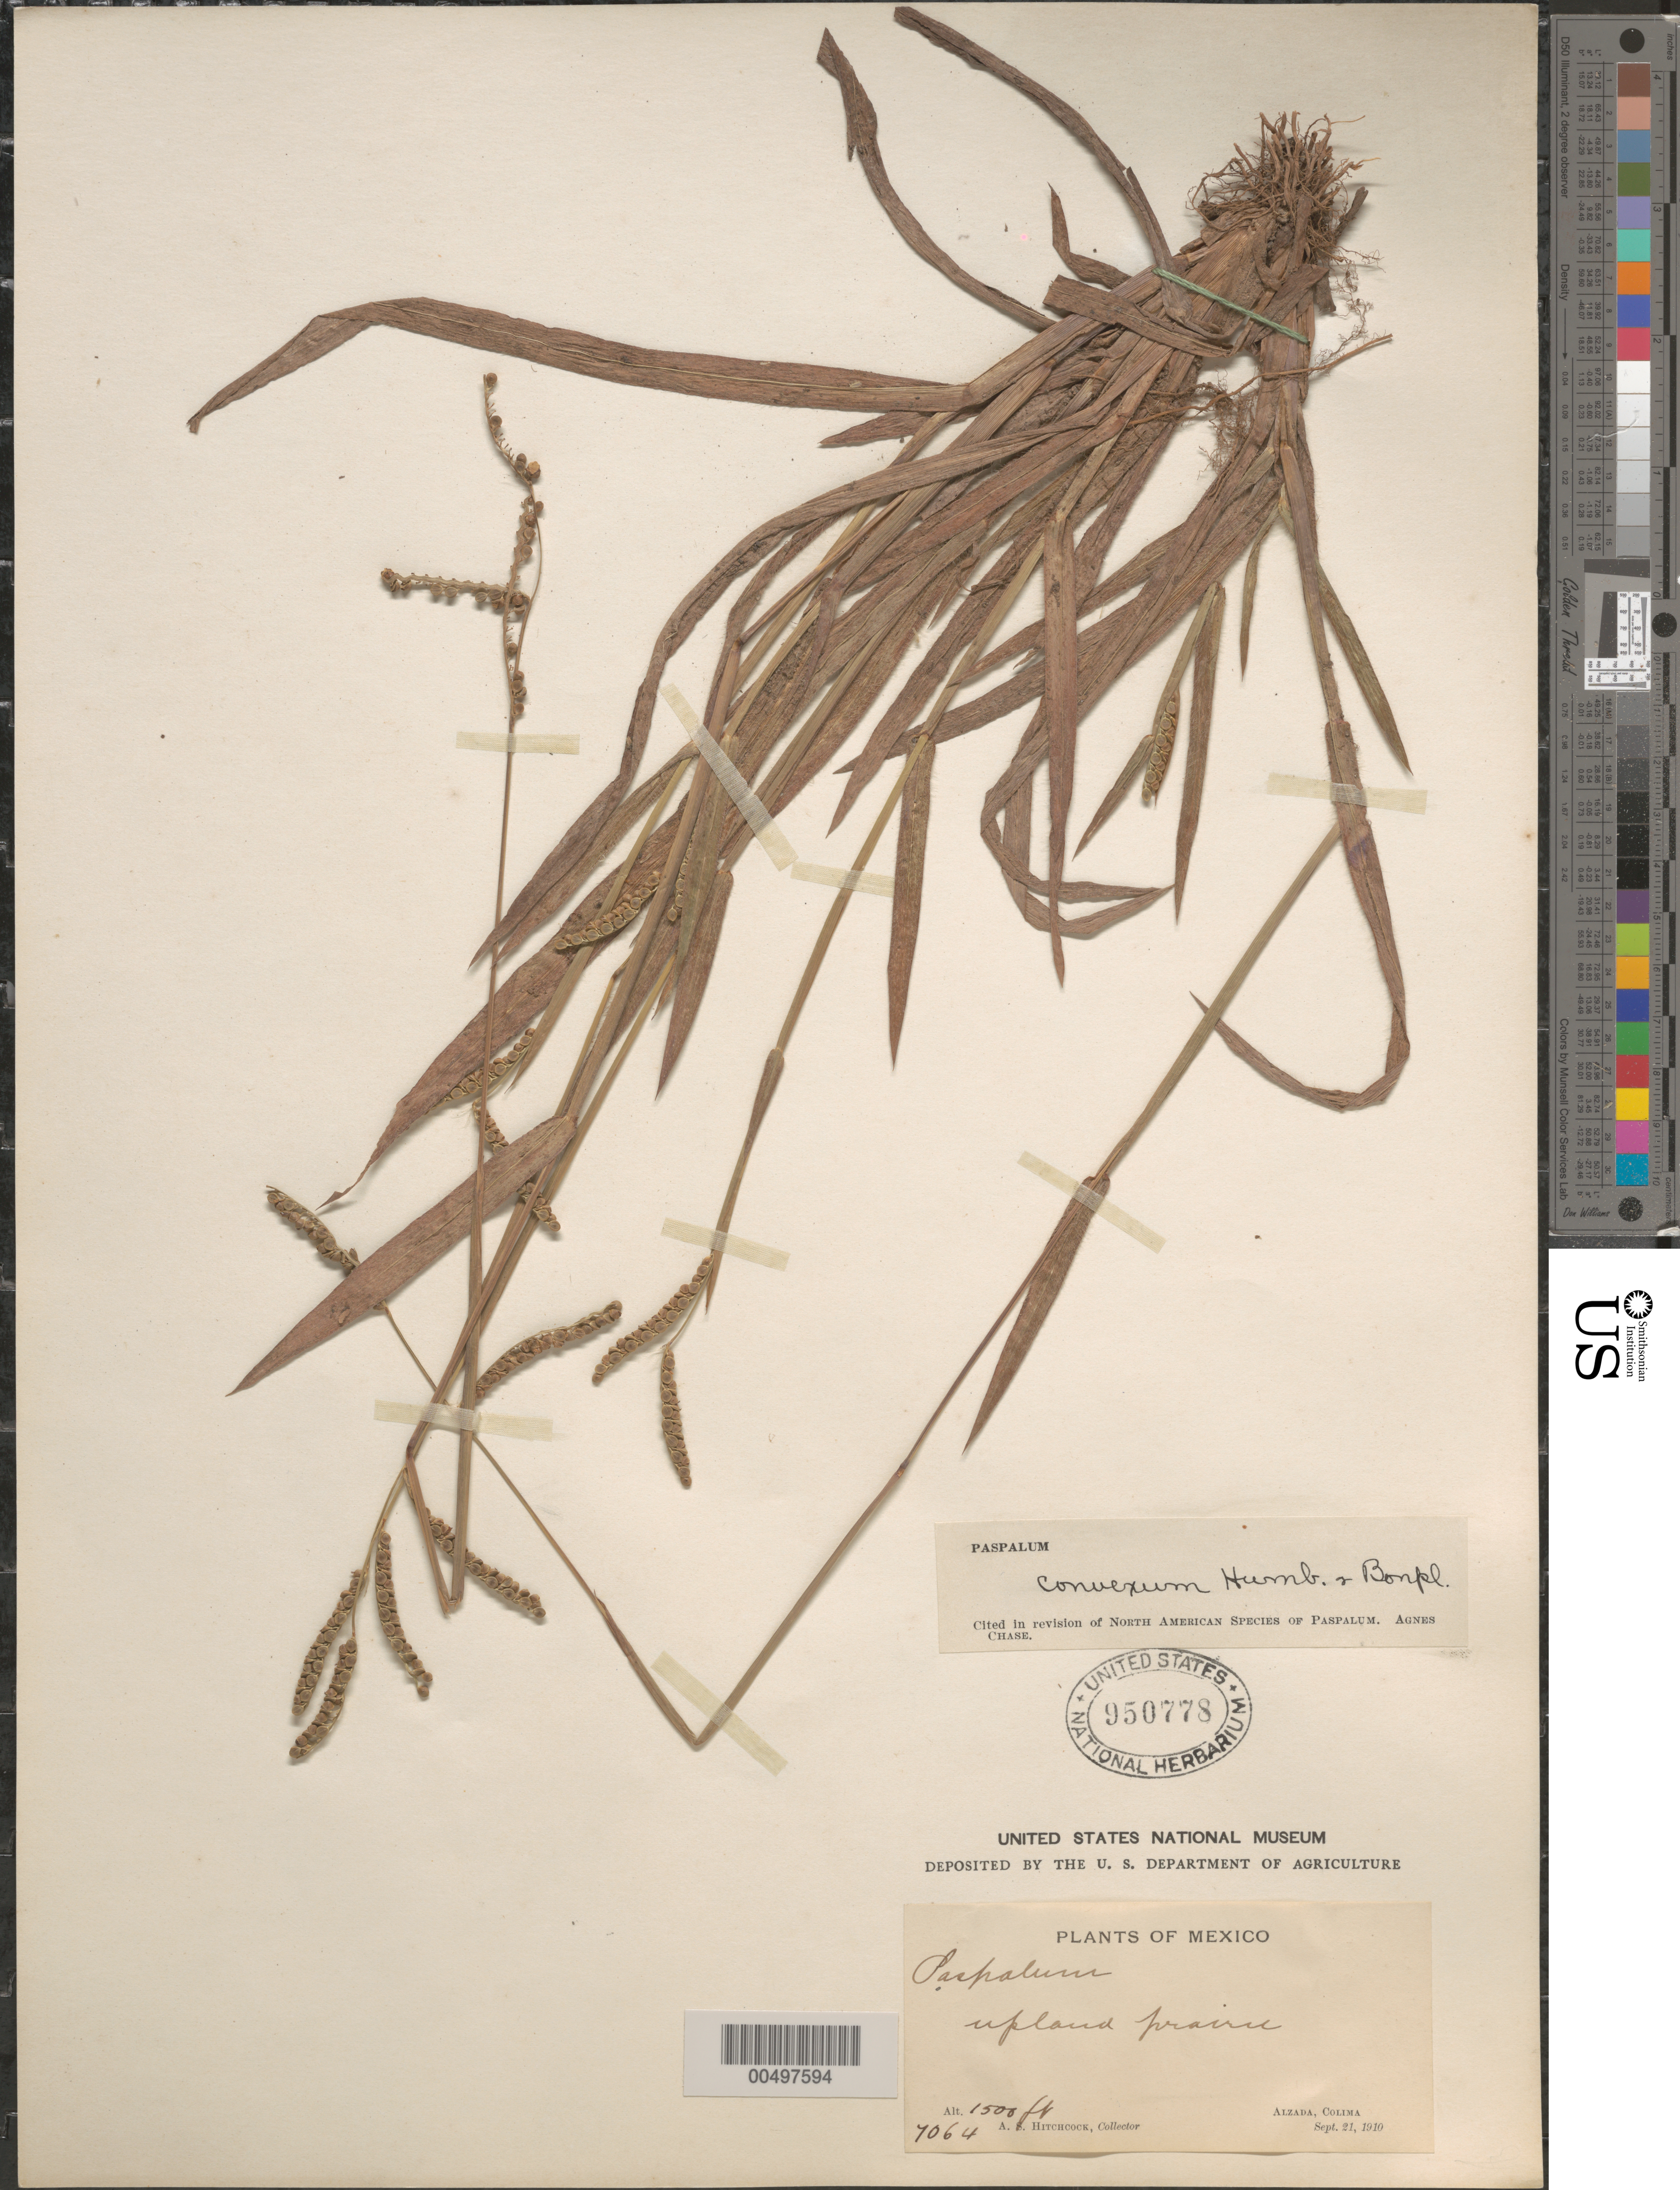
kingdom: Plantae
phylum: Tracheophyta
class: Liliopsida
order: Poales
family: Poaceae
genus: Paspalum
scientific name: Paspalum convexum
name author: Humb. & Bonpl. ex Flüggé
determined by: Chase, [M.] Agnes, (US)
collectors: A. S. Hitchcock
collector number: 7064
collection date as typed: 21 Sep 1910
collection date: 1910-09-21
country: Mexico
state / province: Colima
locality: Alzada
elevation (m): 457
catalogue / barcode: US 950778